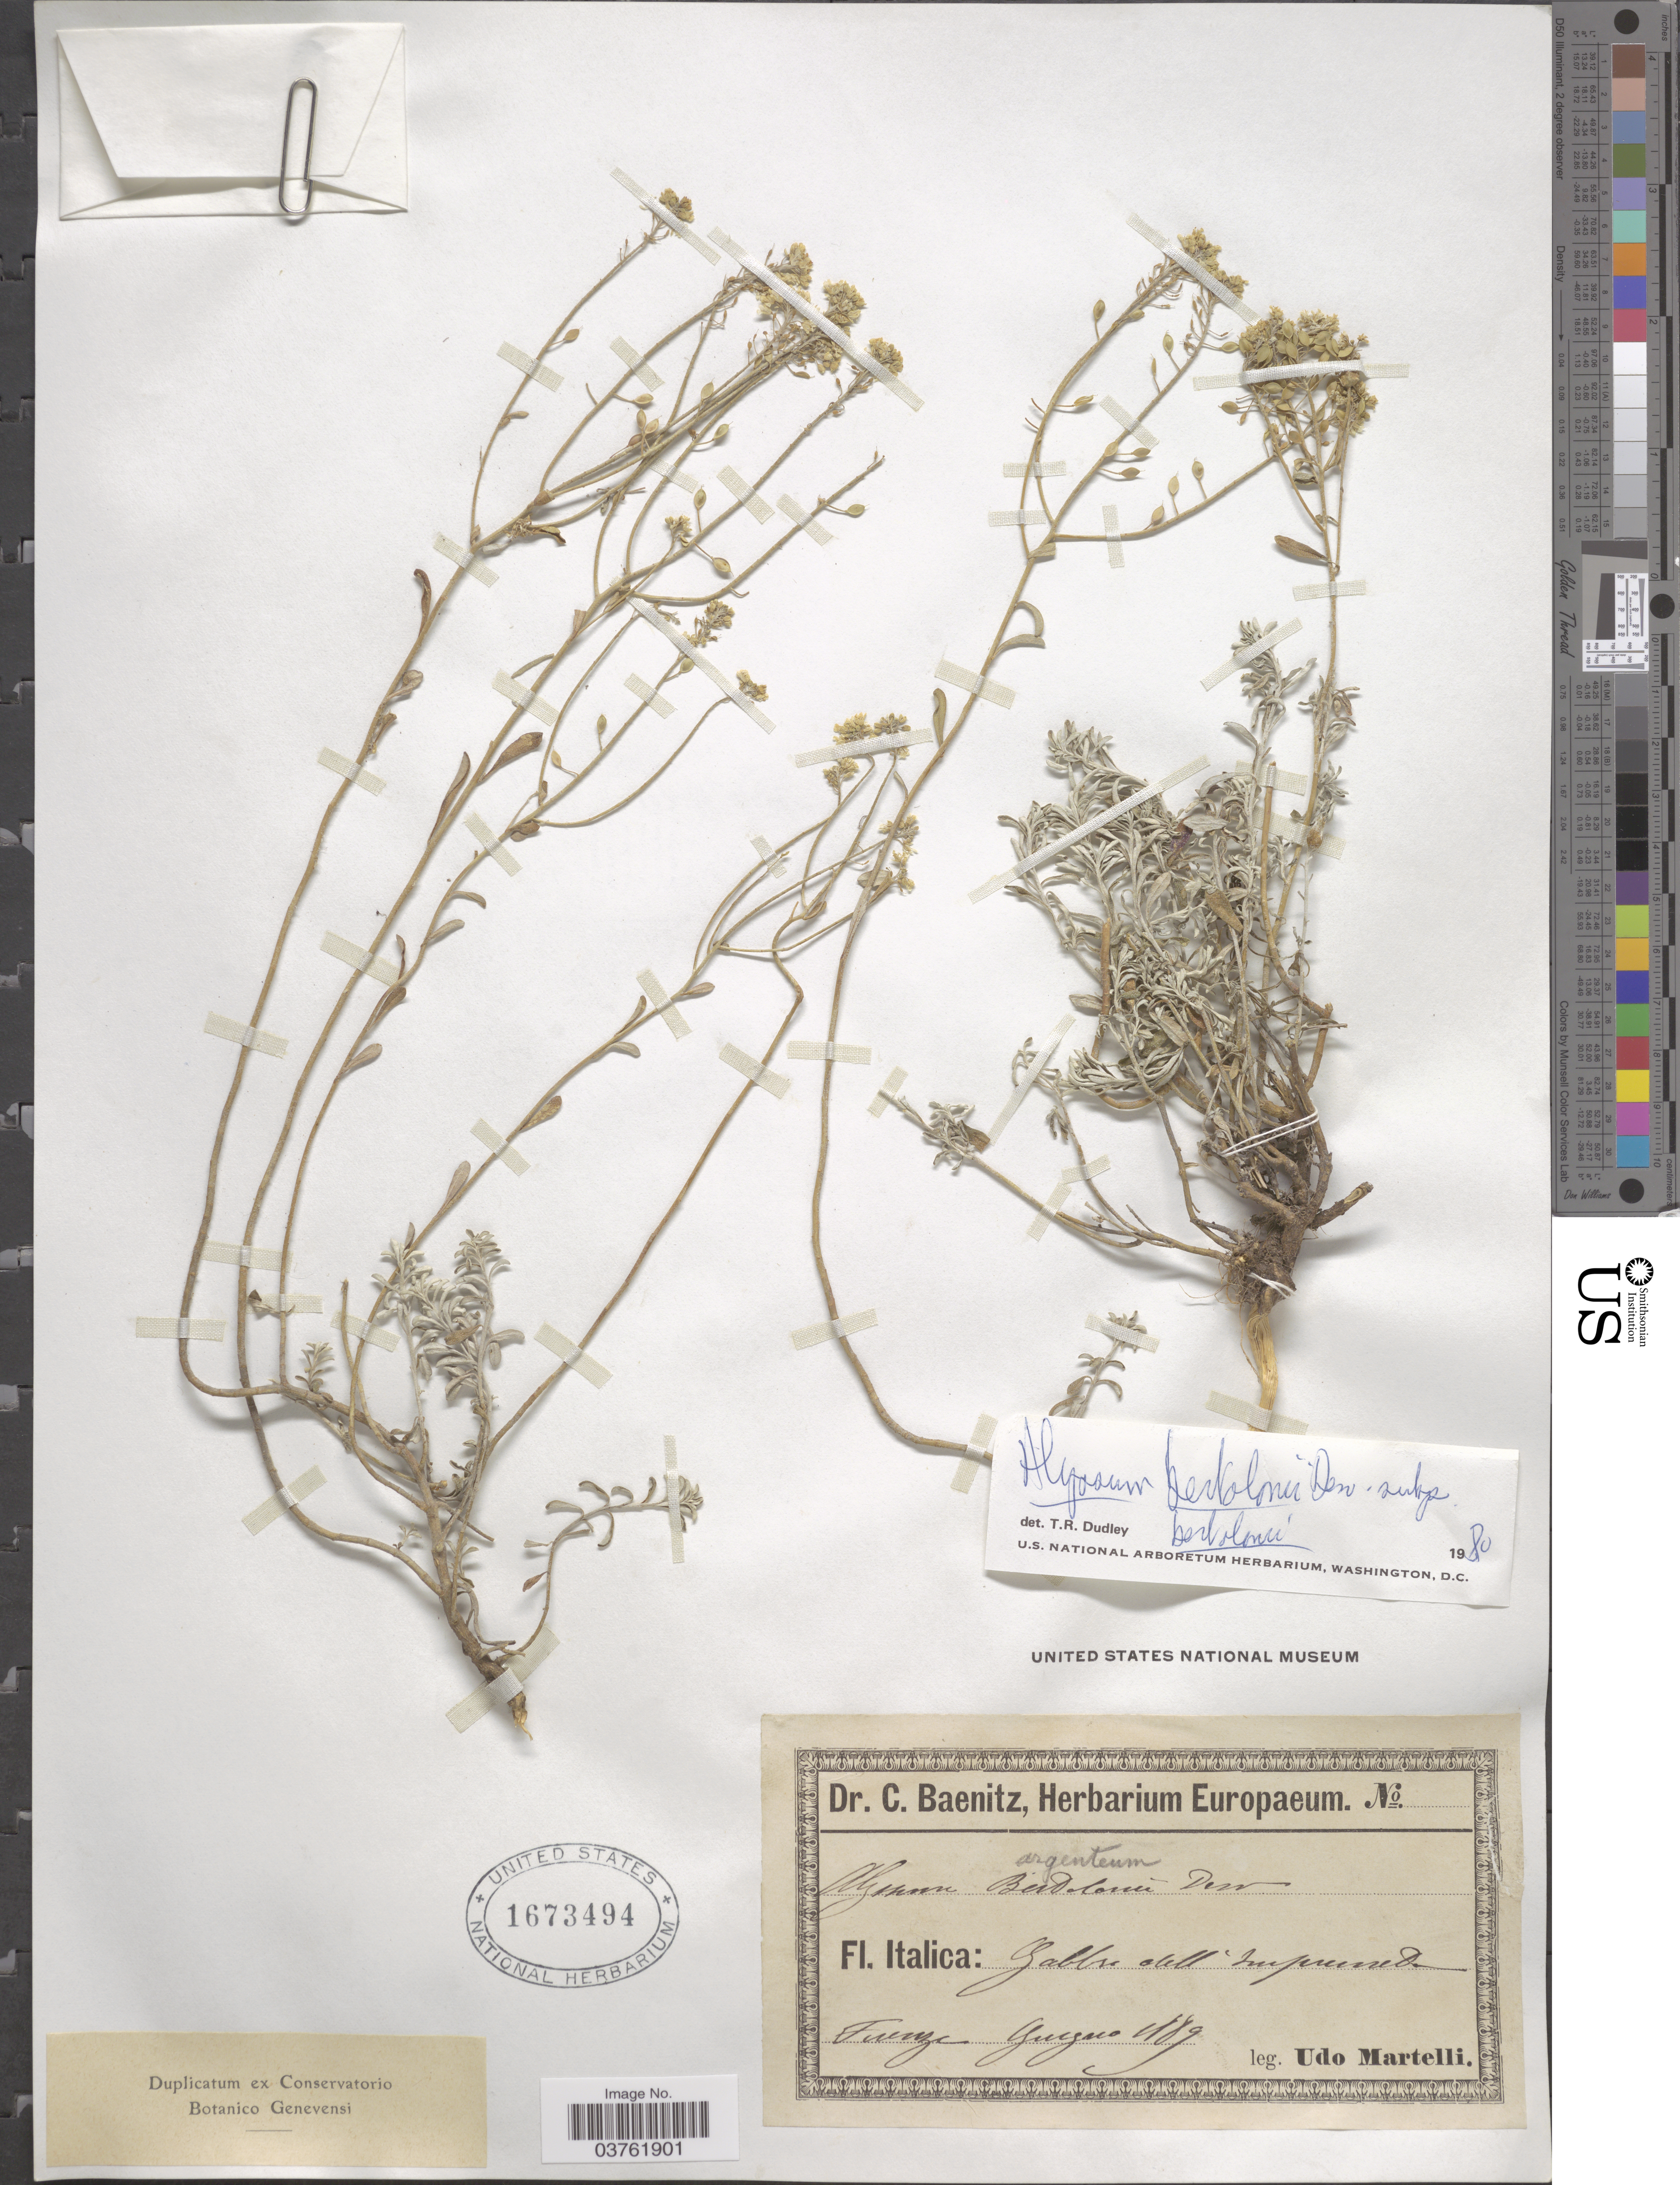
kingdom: Plantae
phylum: Tracheophyta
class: Magnoliopsida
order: Brassicales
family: Brassicaceae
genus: Alyssum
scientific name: Alyssum bertolonii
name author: Desv.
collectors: U. Martelli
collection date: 1889-06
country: Italy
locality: Gabbu dell Impumed Firenze. [interpreted]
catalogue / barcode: US 1673494